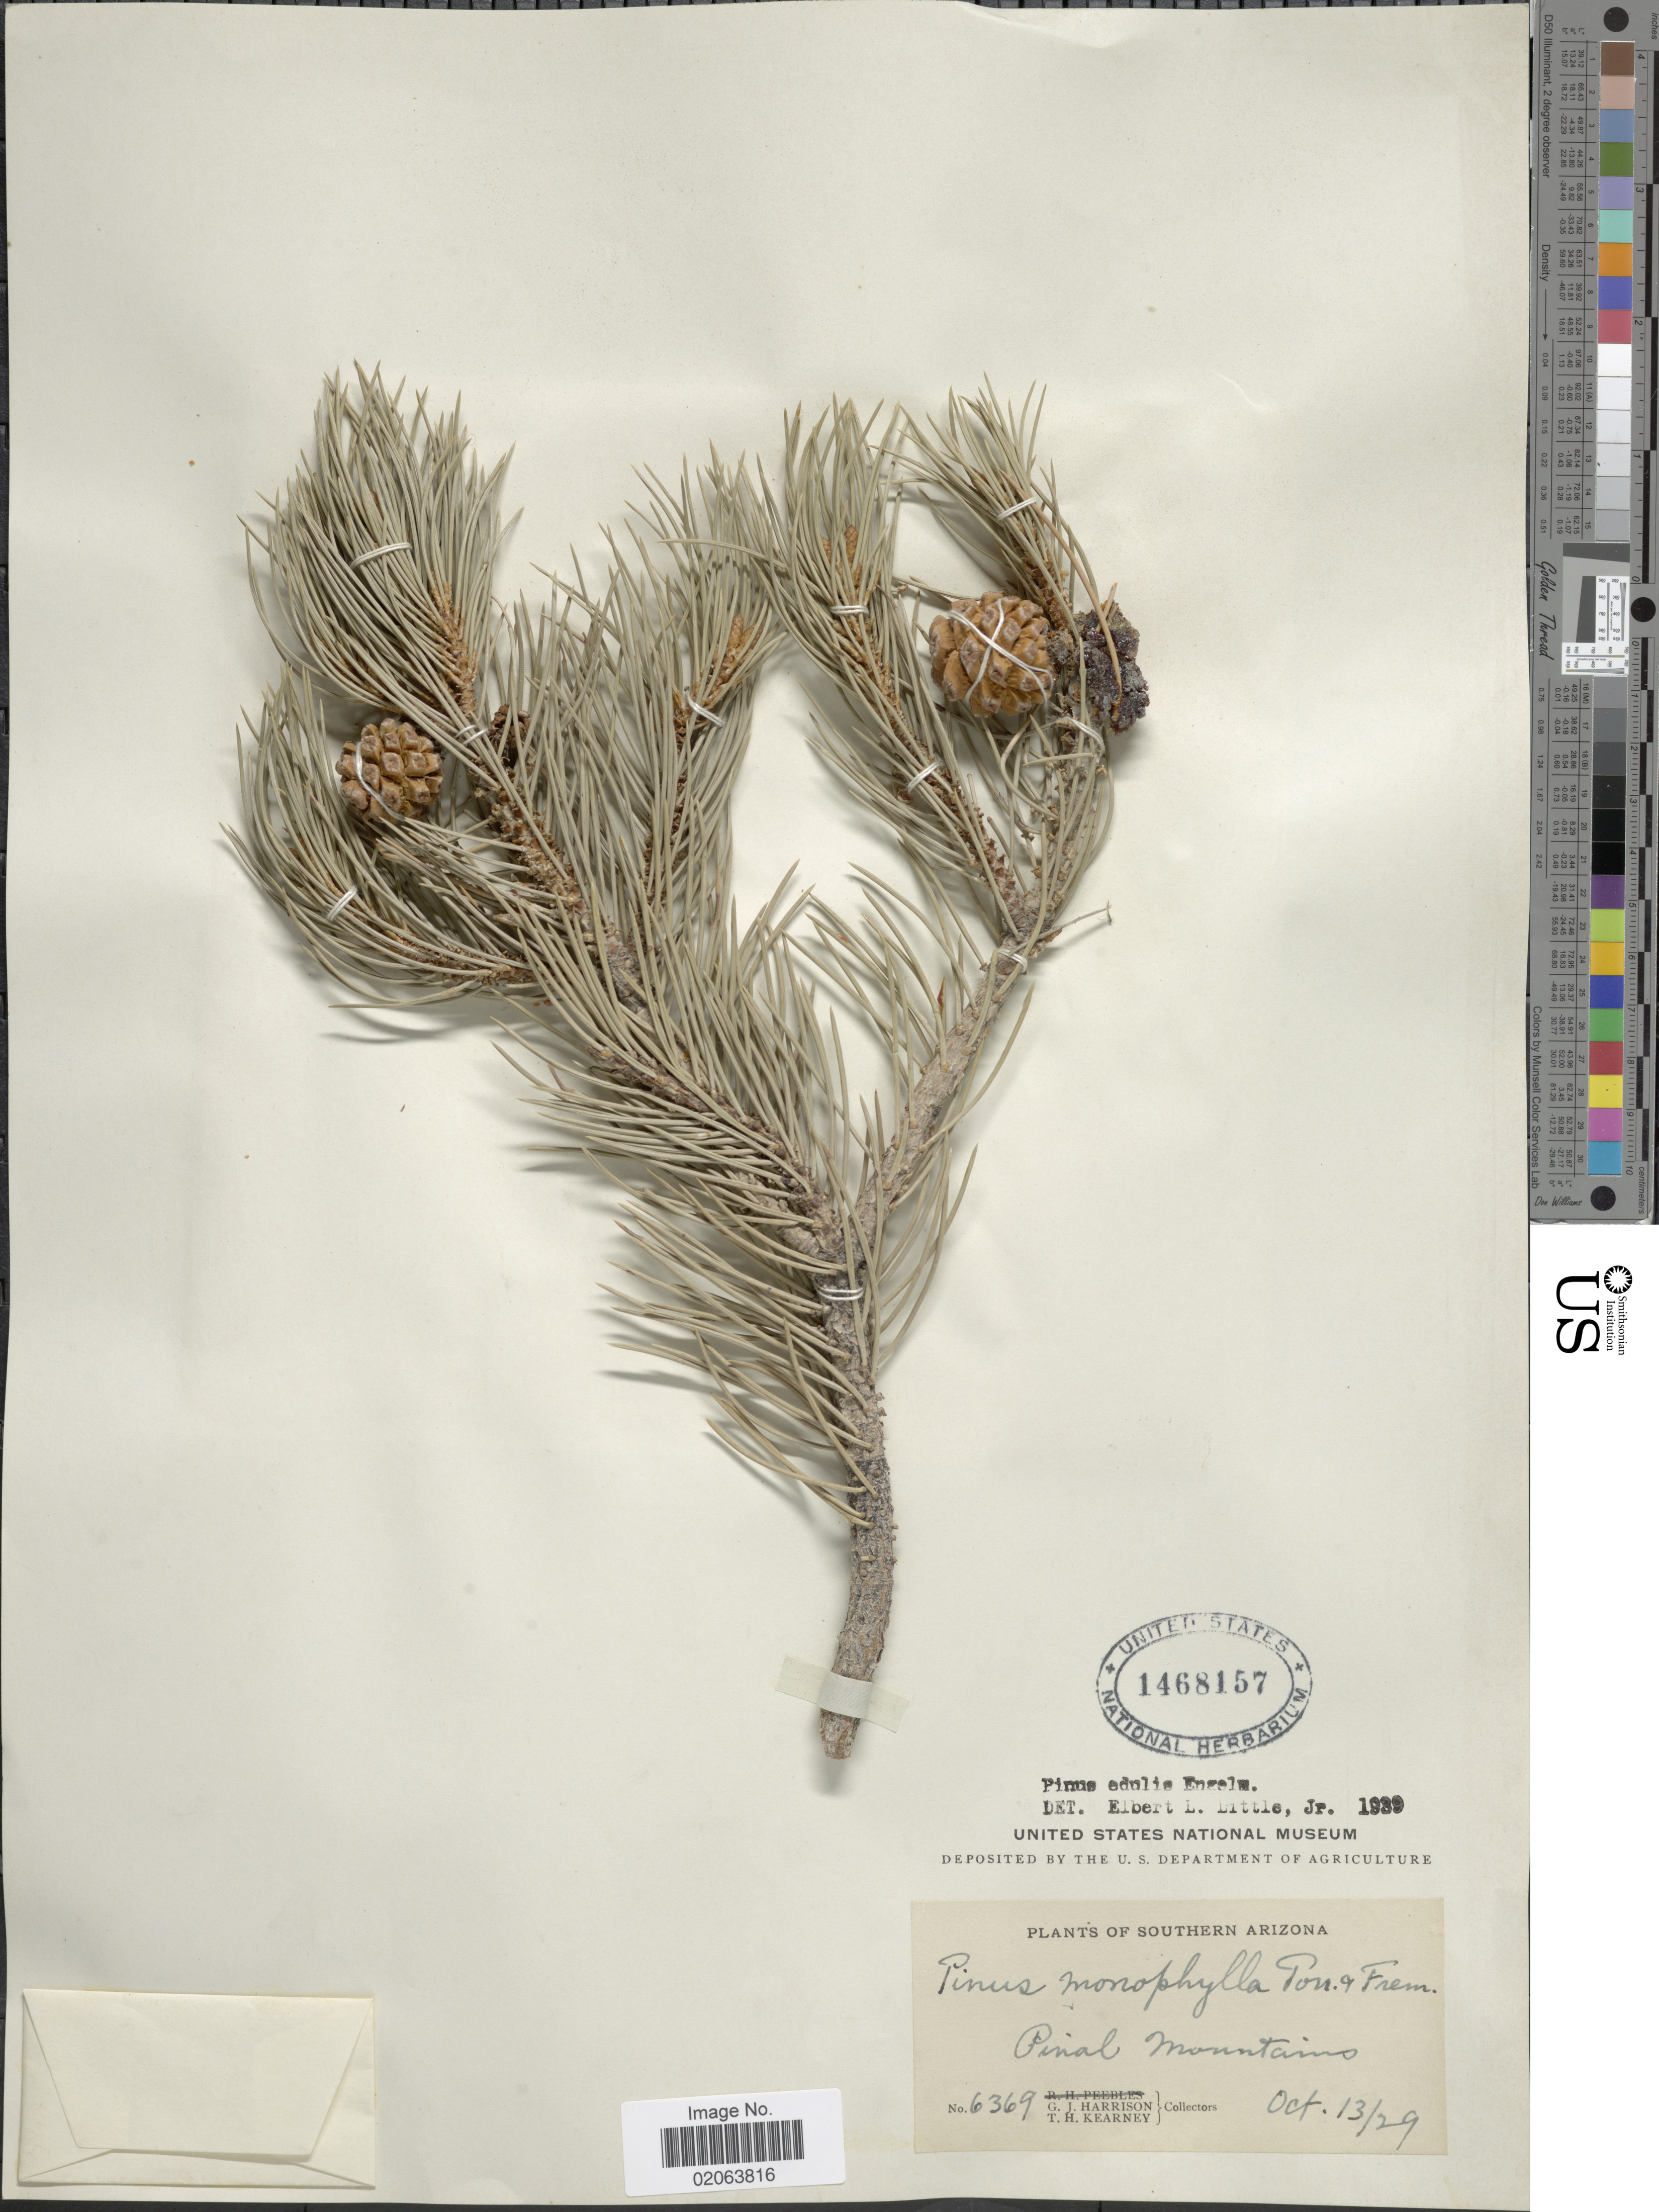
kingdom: Plantae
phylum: Tracheophyta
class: Pinopsida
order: Pinales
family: Pinaceae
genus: Pinus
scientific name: Pinus edulis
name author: Engelm.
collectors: G. J. Harrison & T. H. Kearney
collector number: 6369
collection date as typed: Transcribed d/m/y: 13/10/29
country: United States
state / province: Arizona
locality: Southern Arizona. Pinal Mountains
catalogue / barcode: US 1468157